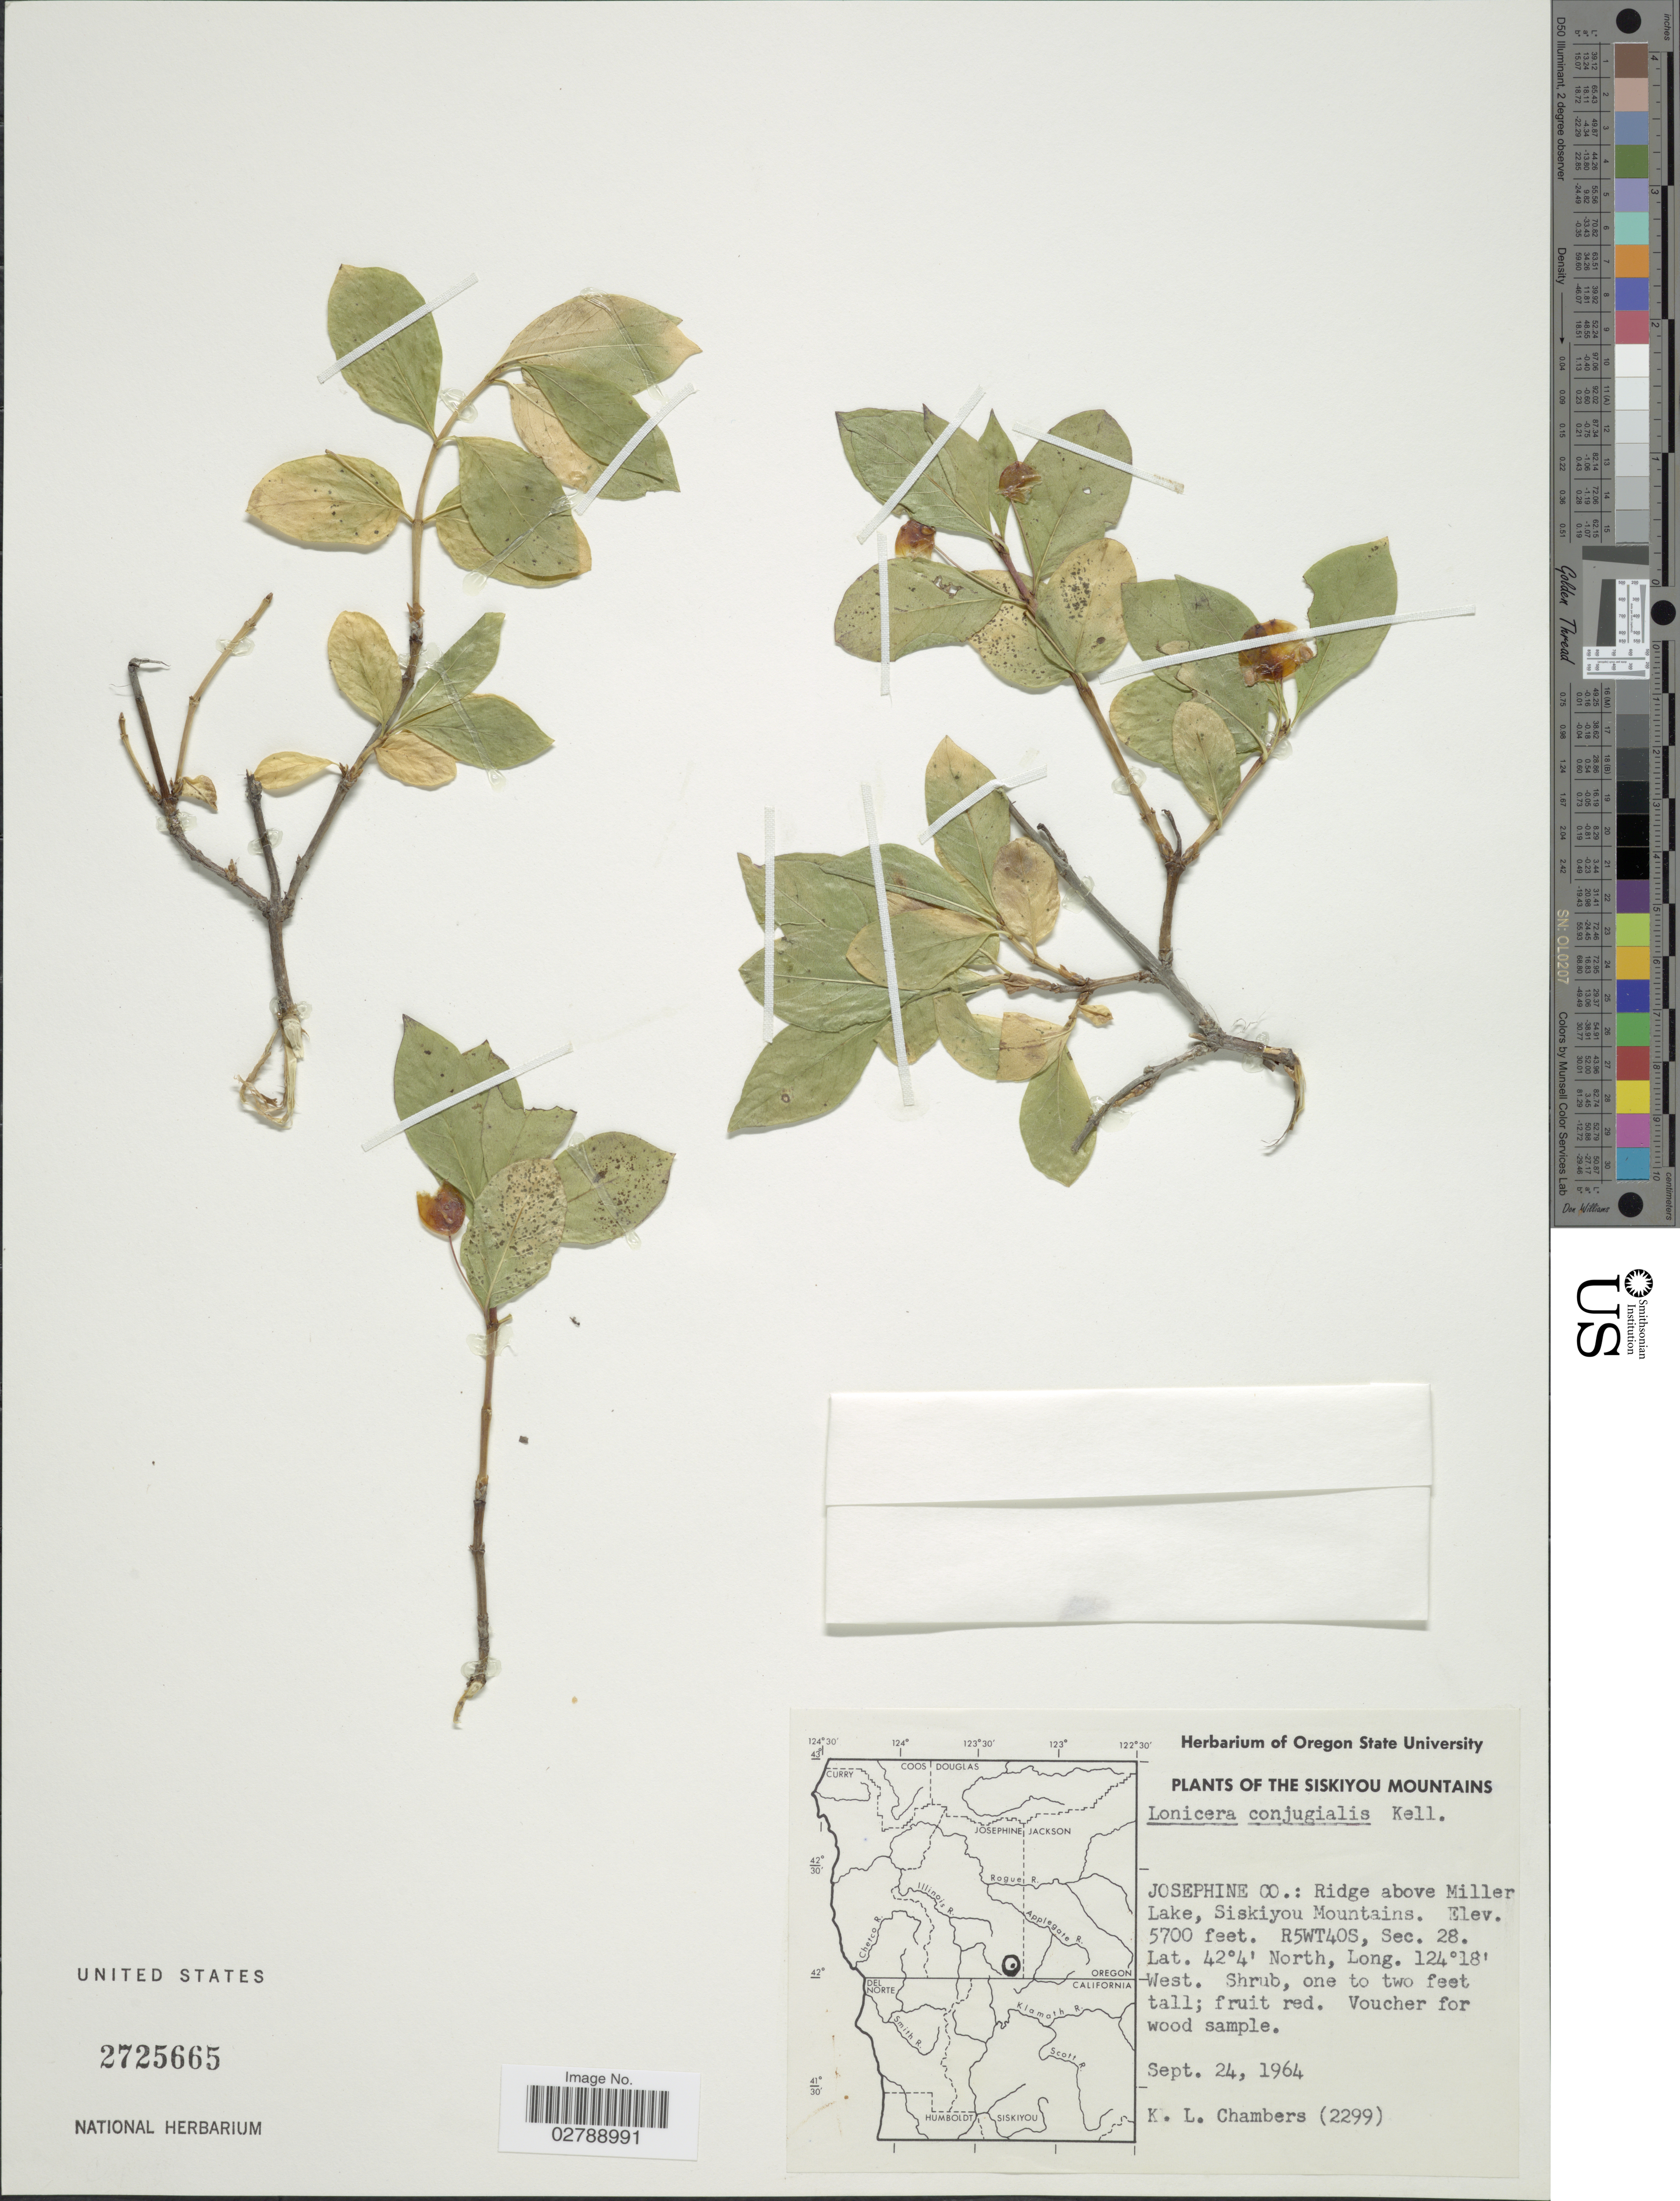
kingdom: Plantae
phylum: Tracheophyta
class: Magnoliopsida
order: Dipsacales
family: Caprifoliaceae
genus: Lonicera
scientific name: Lonicera conjugialis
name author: Kellogg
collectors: K. Chambers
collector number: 2299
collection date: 1964-09-24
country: United States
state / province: Oregon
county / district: Josephine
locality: The Siskiyou Mountains. Josephine Co.: Ridge above Miller Lake, Siskiyou Mountains. R5WT40S, Sec. 28.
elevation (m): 1737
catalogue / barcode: US 2725665